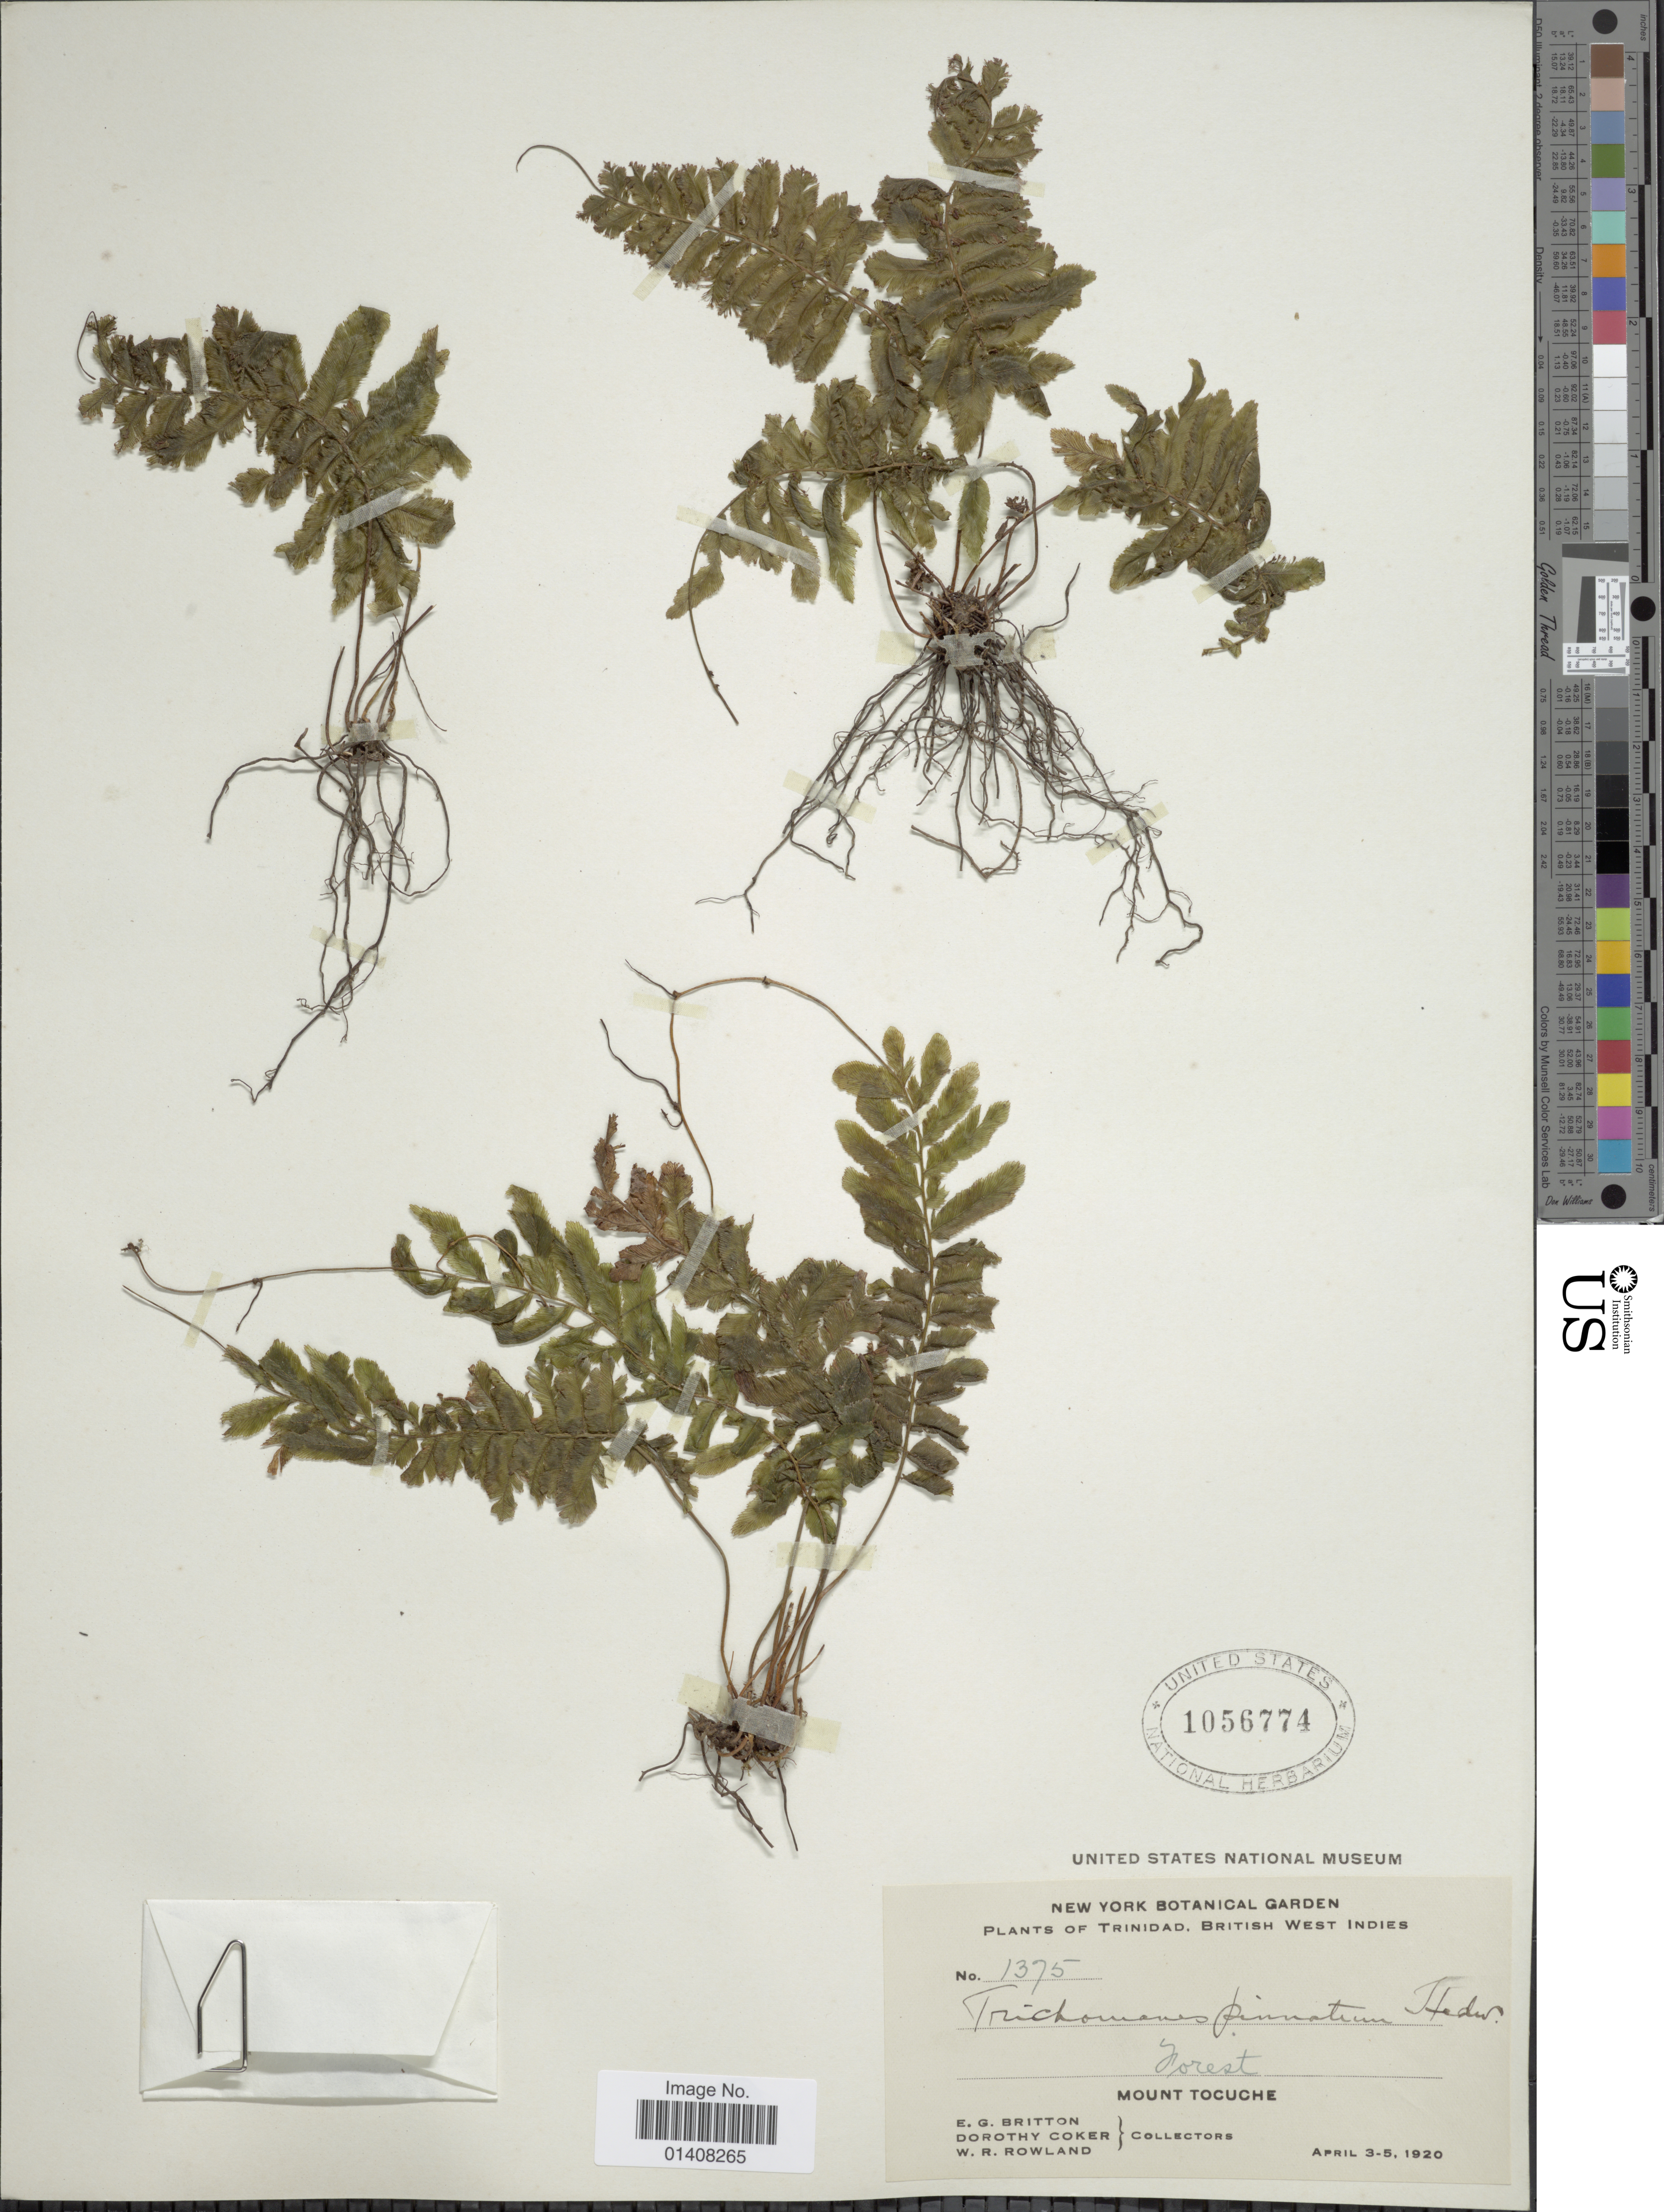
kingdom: Plantae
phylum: Tracheophyta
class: Polypodiopsida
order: Hymenophyllales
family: Hymenophyllaceae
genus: Trichomanes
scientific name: Trichomanes pinnatum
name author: Hedw.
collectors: E. G. Britton, D. Coker & W. Rowland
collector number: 1375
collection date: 1920-04-03/1920-04-05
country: Trinidad and Tobago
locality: Trinidad, British West Indies, Mount Tocuche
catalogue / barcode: US 1056774